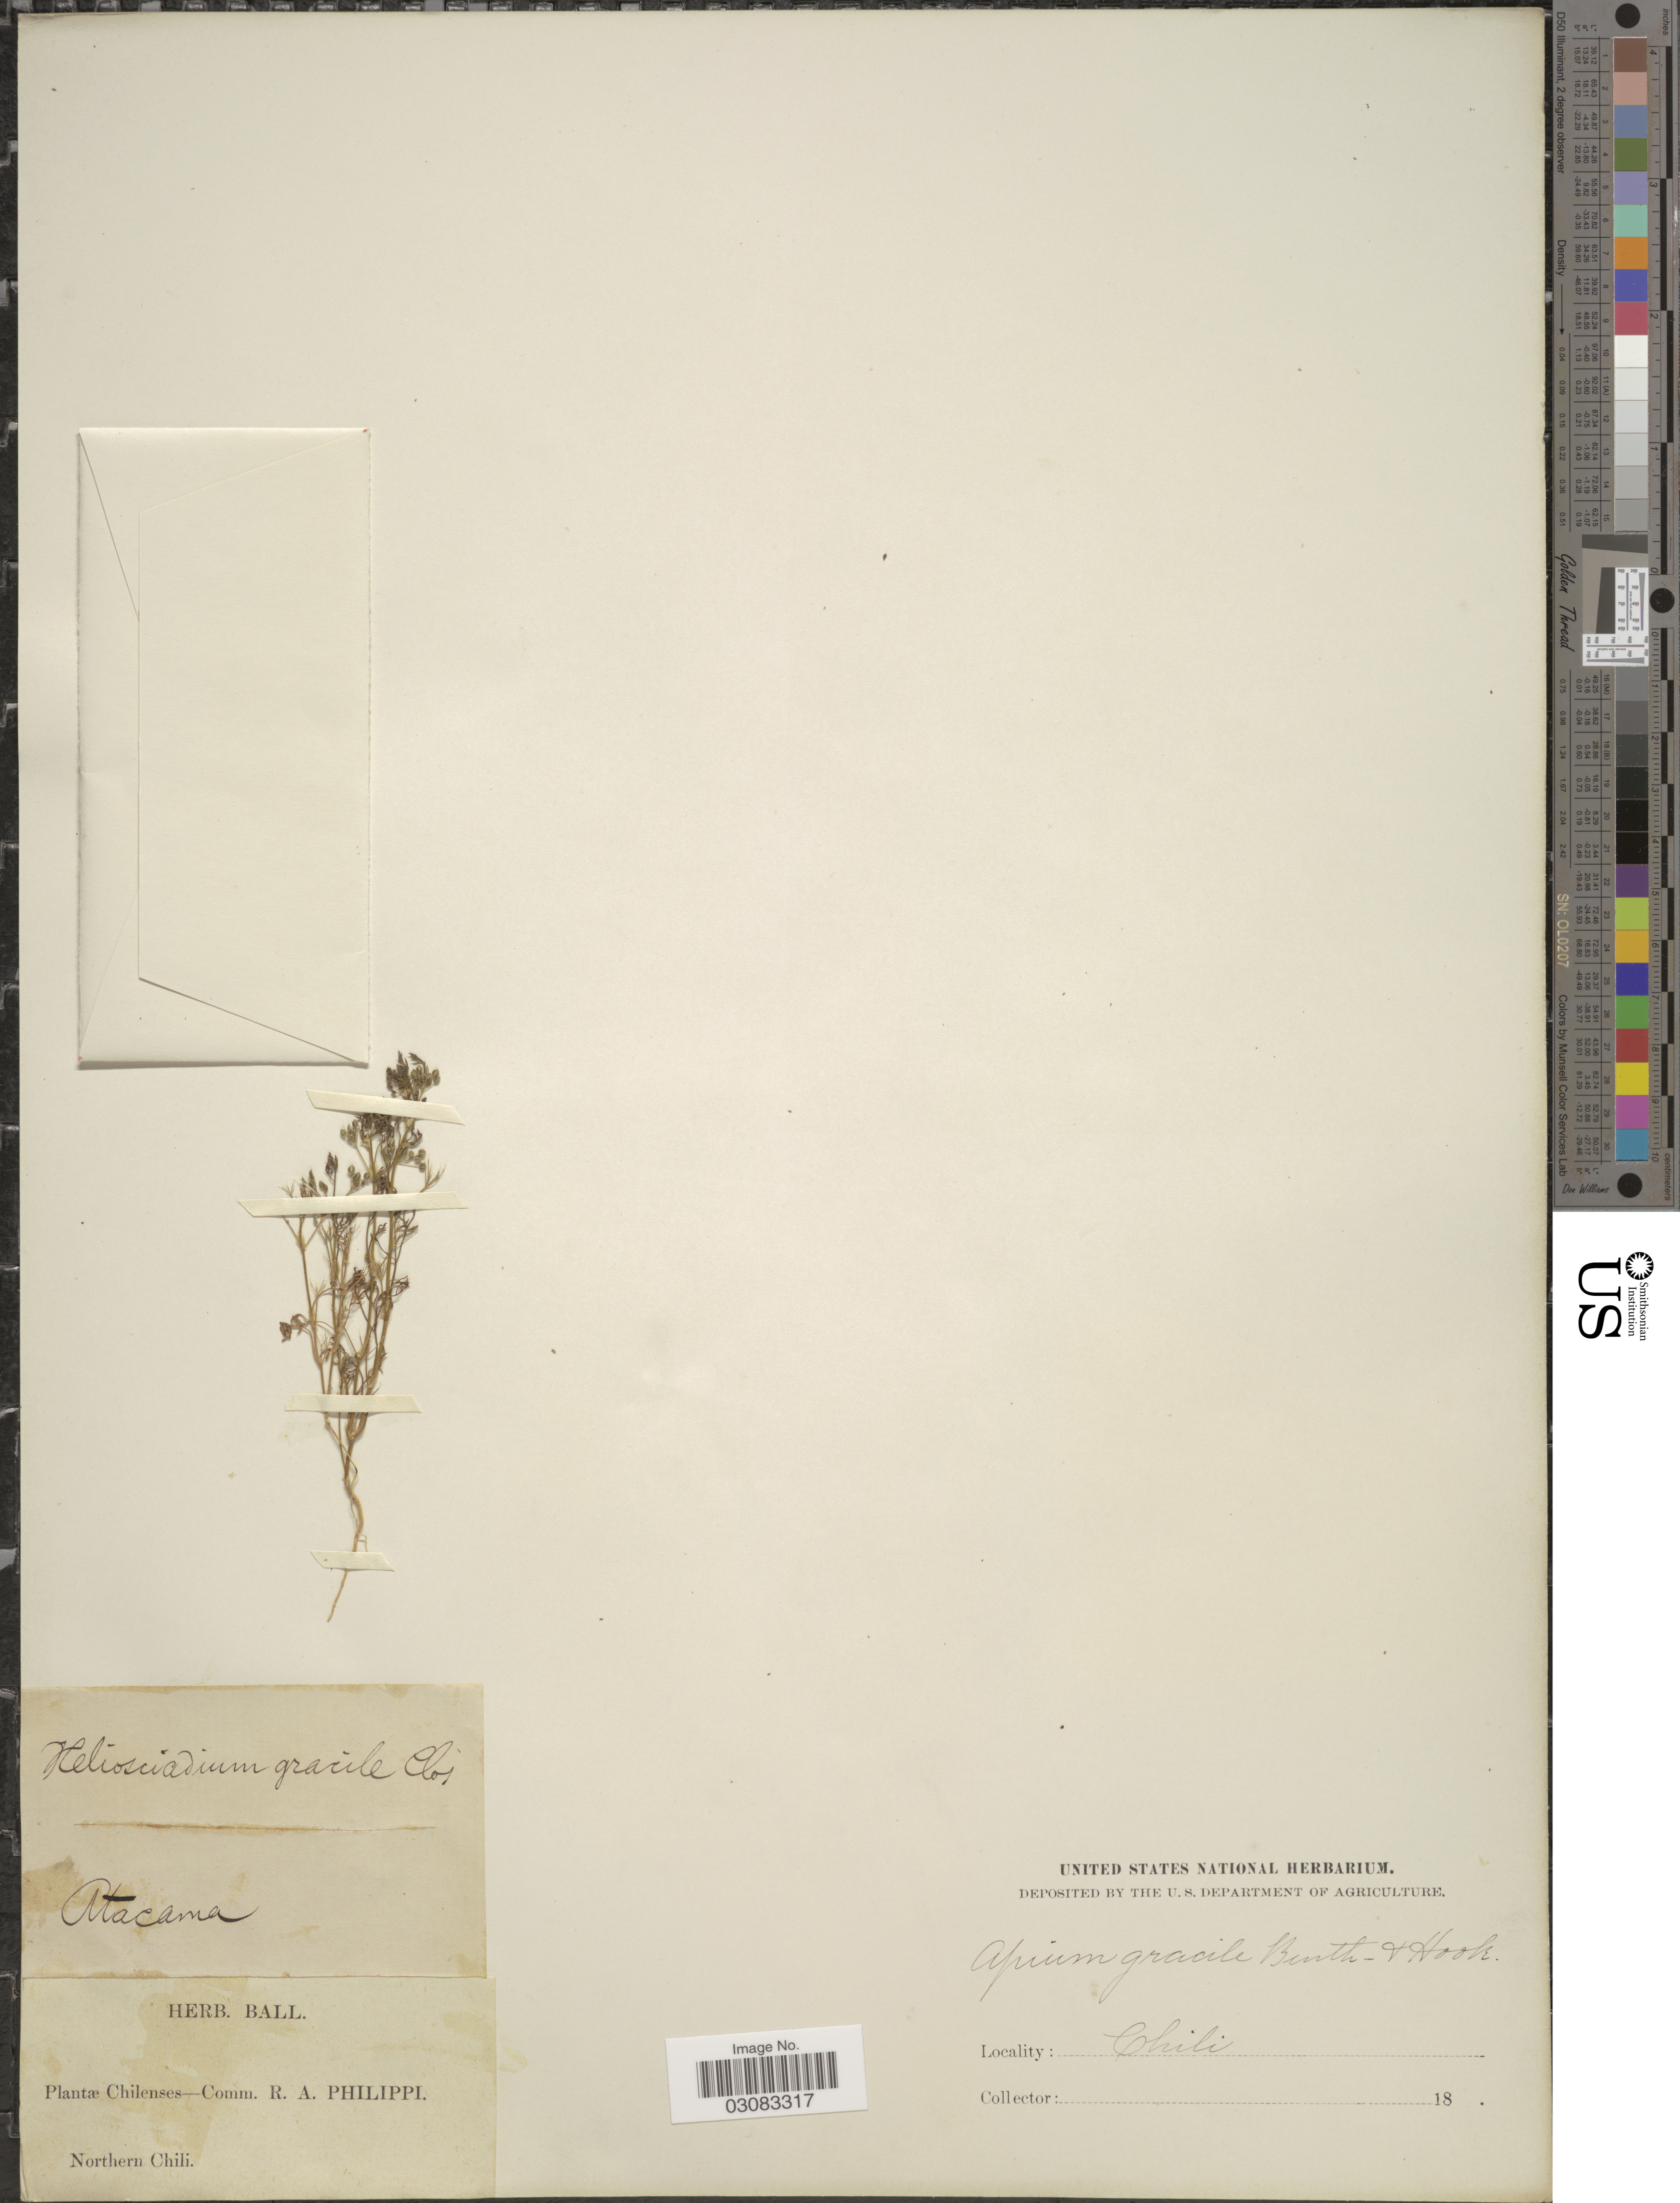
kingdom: Plantae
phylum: Tracheophyta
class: Magnoliopsida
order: Apiales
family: Apiaceae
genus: Cyclospermum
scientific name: Cyclospermum laciniatum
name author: (DC.) Constance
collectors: ex herb. Ball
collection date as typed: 18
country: Chile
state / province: Atacama (III)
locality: Northern Chili.